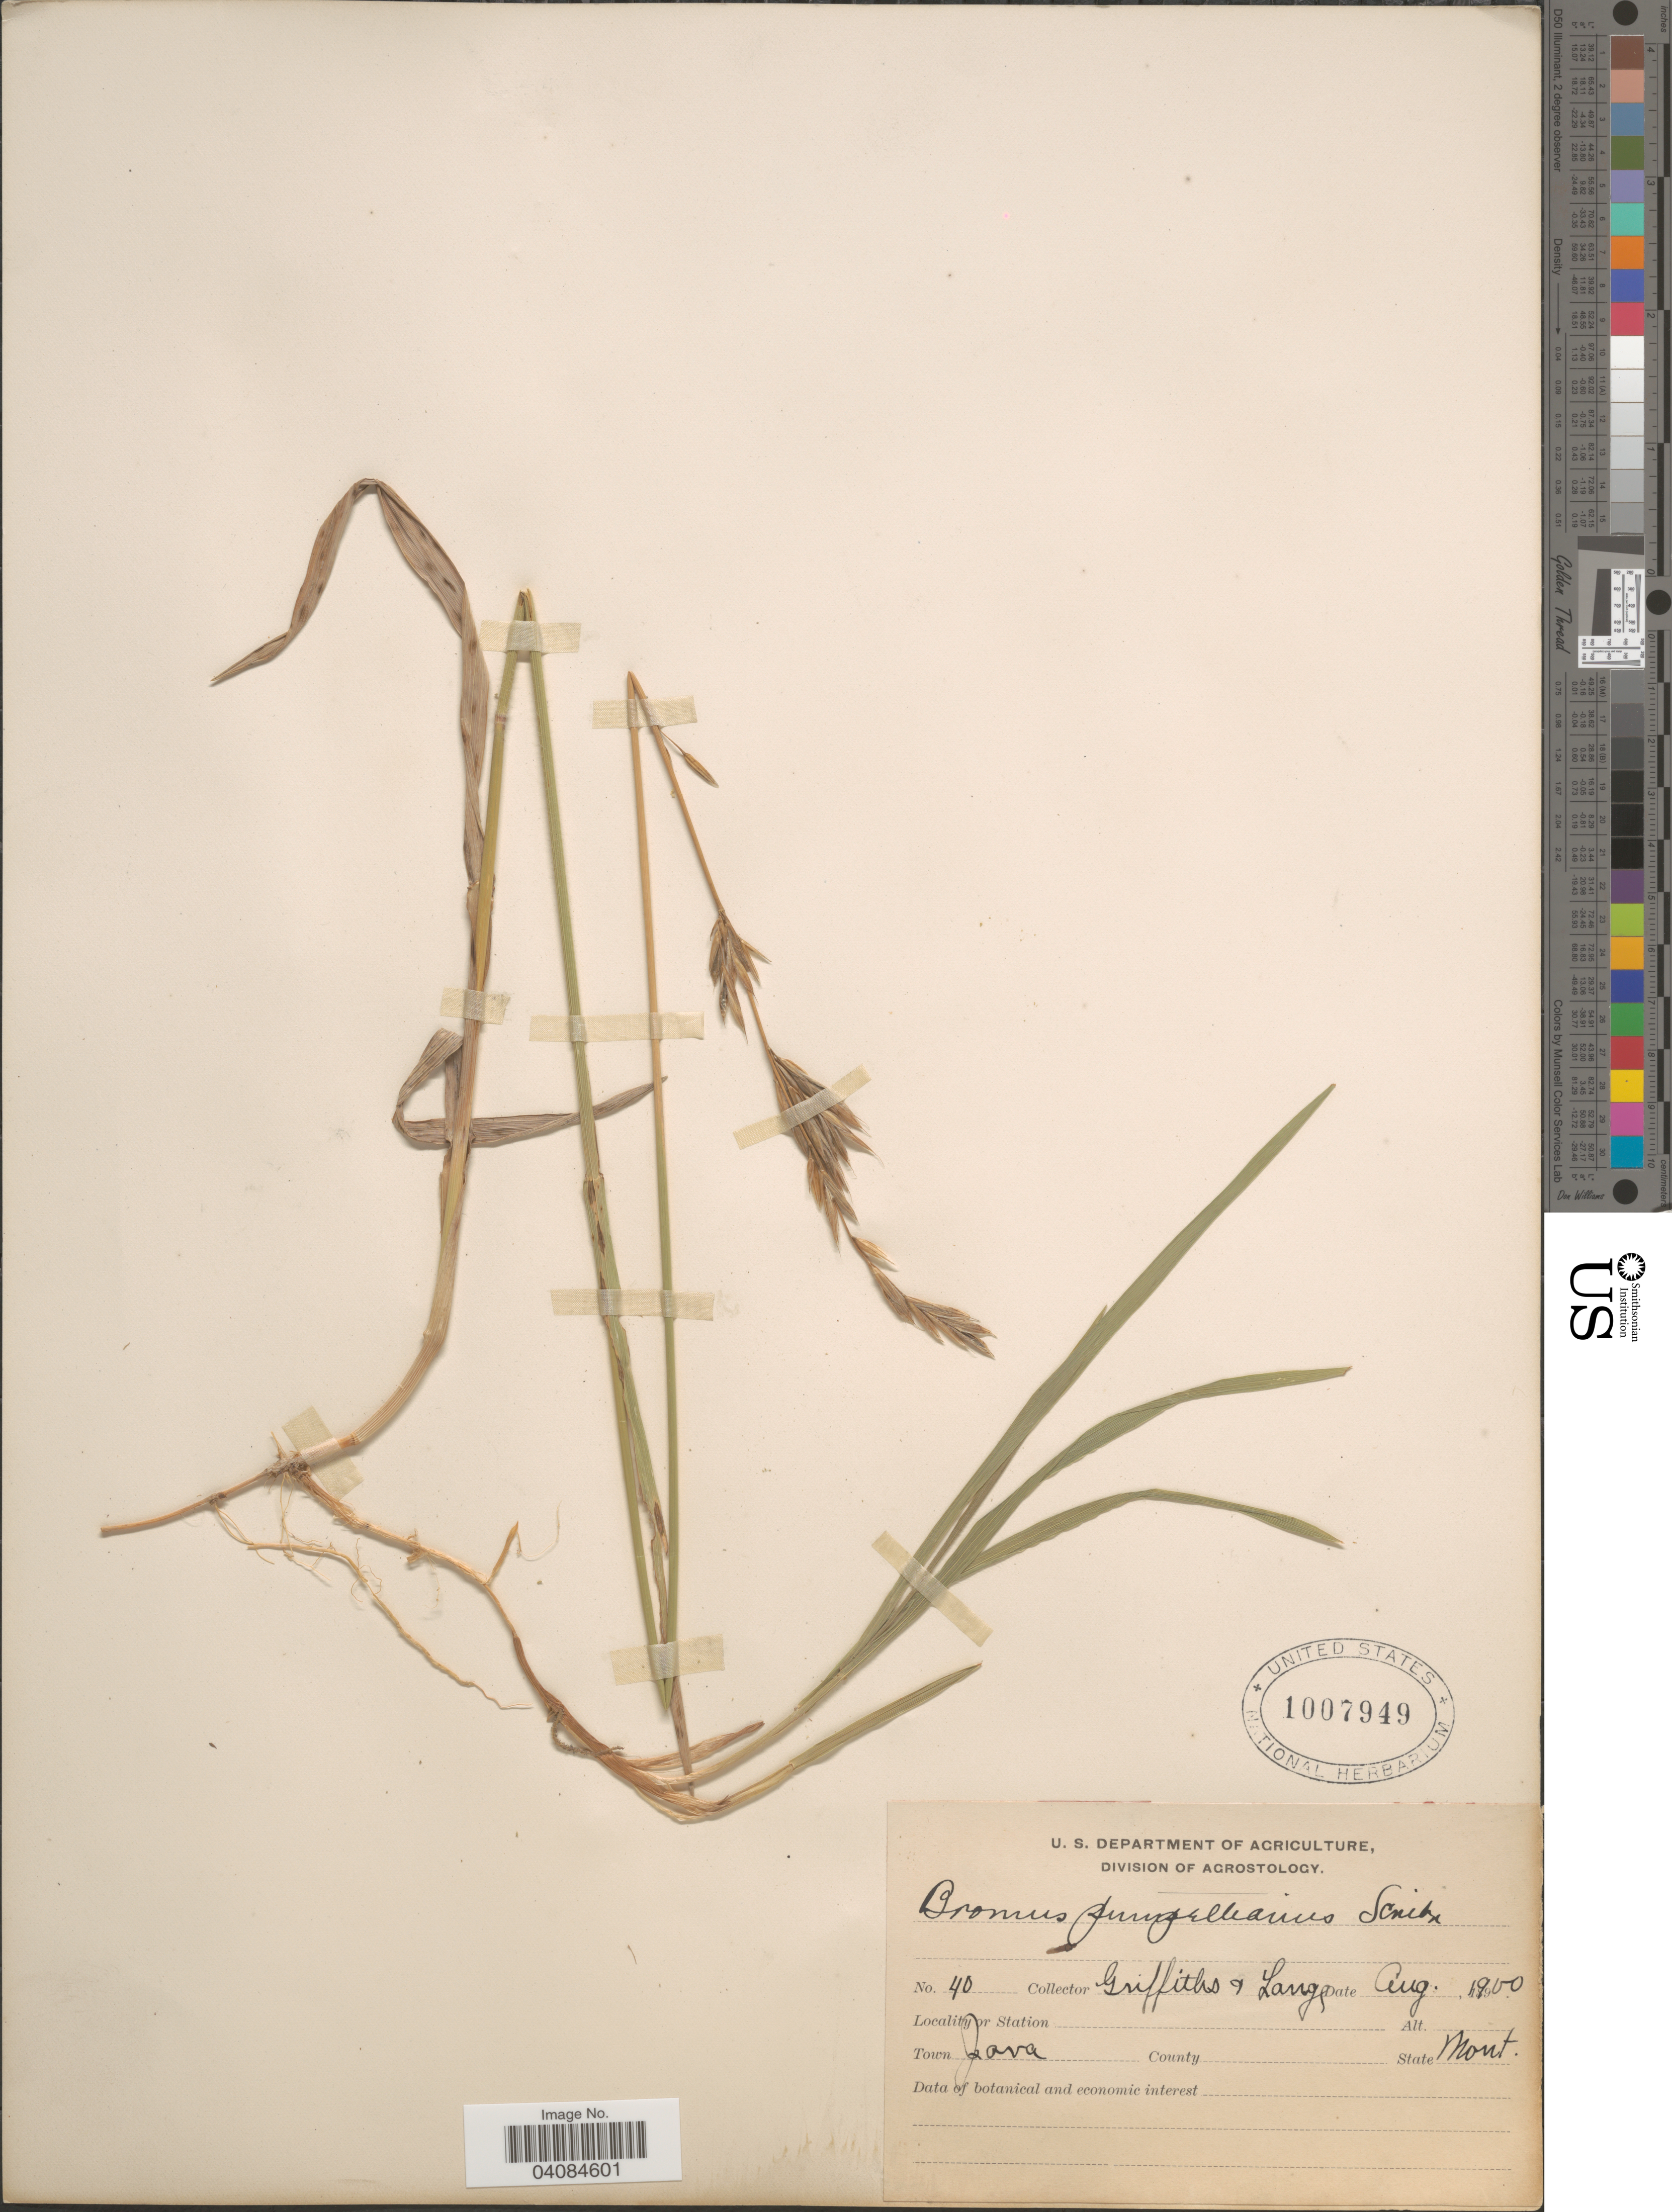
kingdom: Plantae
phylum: Tracheophyta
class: Liliopsida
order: Poales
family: Poaceae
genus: Bromus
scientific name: Bromus pumpellianus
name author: Scribn.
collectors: -- Griffiths & -- Lange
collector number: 40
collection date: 1900-08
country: United States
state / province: Montana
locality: Town Java.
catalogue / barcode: US 1007949